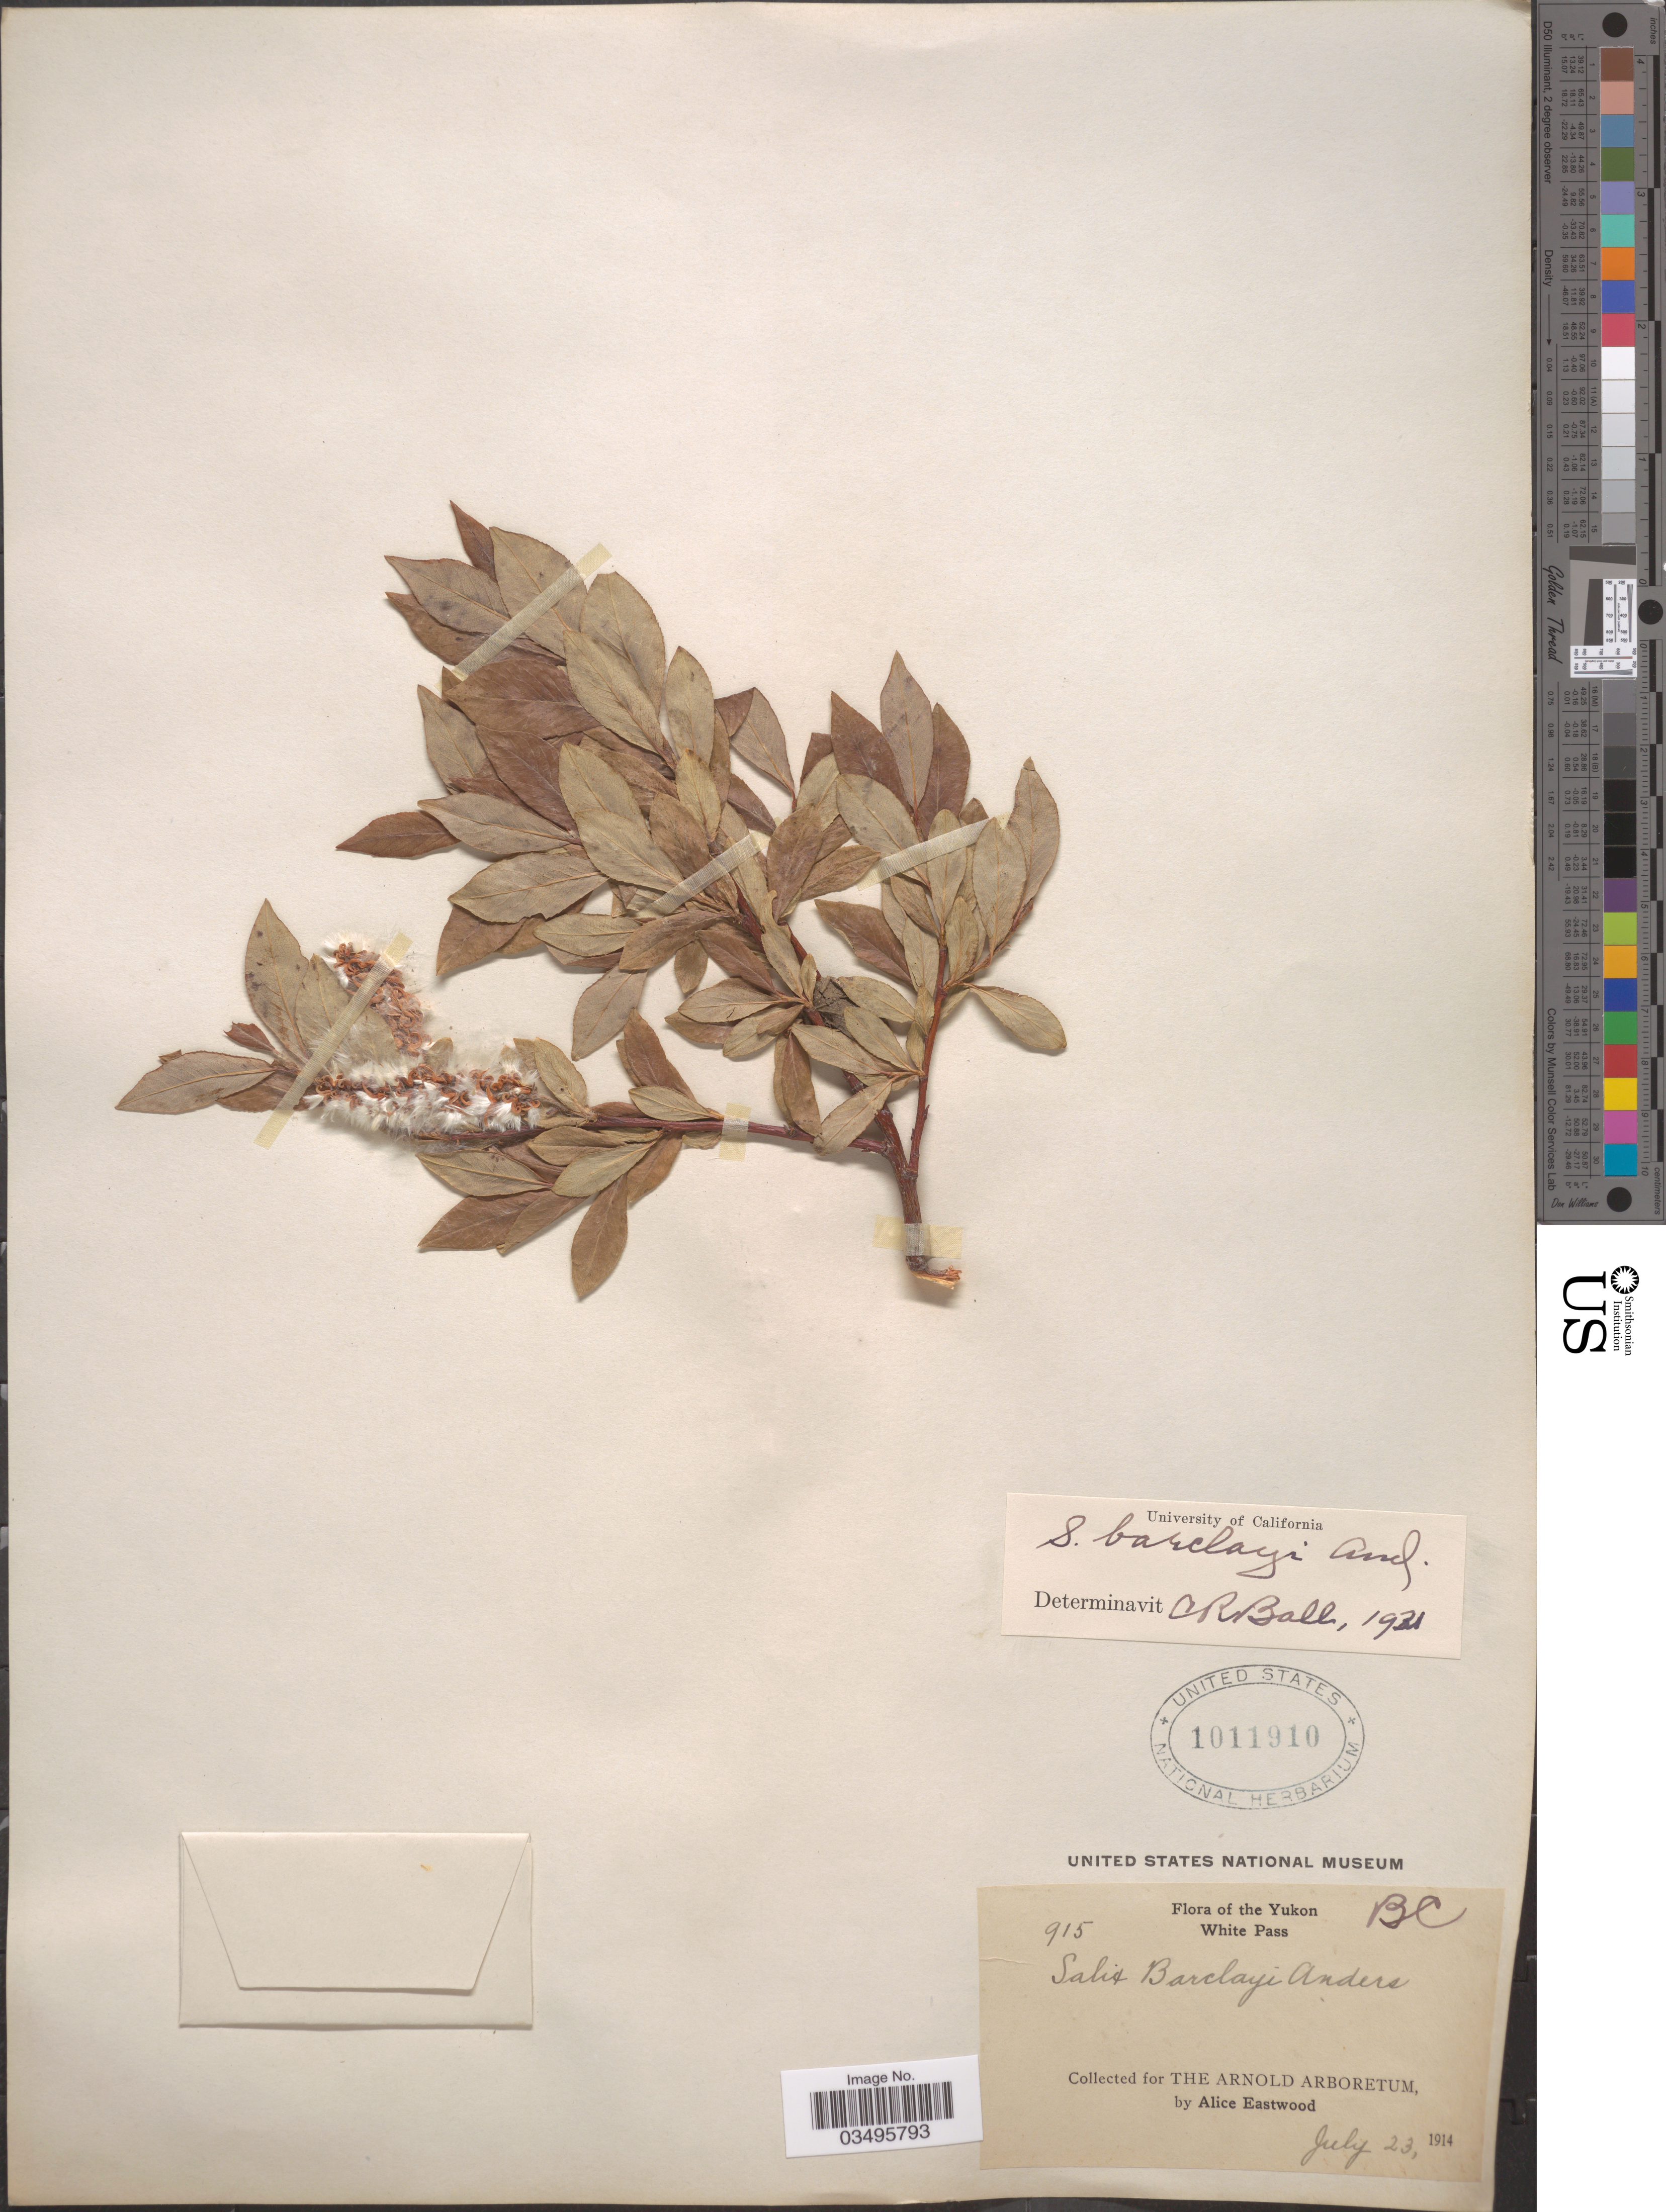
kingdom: Plantae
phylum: Tracheophyta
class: Magnoliopsida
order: Malpighiales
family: Salicaceae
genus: Salix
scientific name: Salix barclayi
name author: Andersson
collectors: A. Eastwood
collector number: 915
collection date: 1914-07-23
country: Canada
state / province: Yukon Territory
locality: Yukon, White Pass.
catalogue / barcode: US 1011910